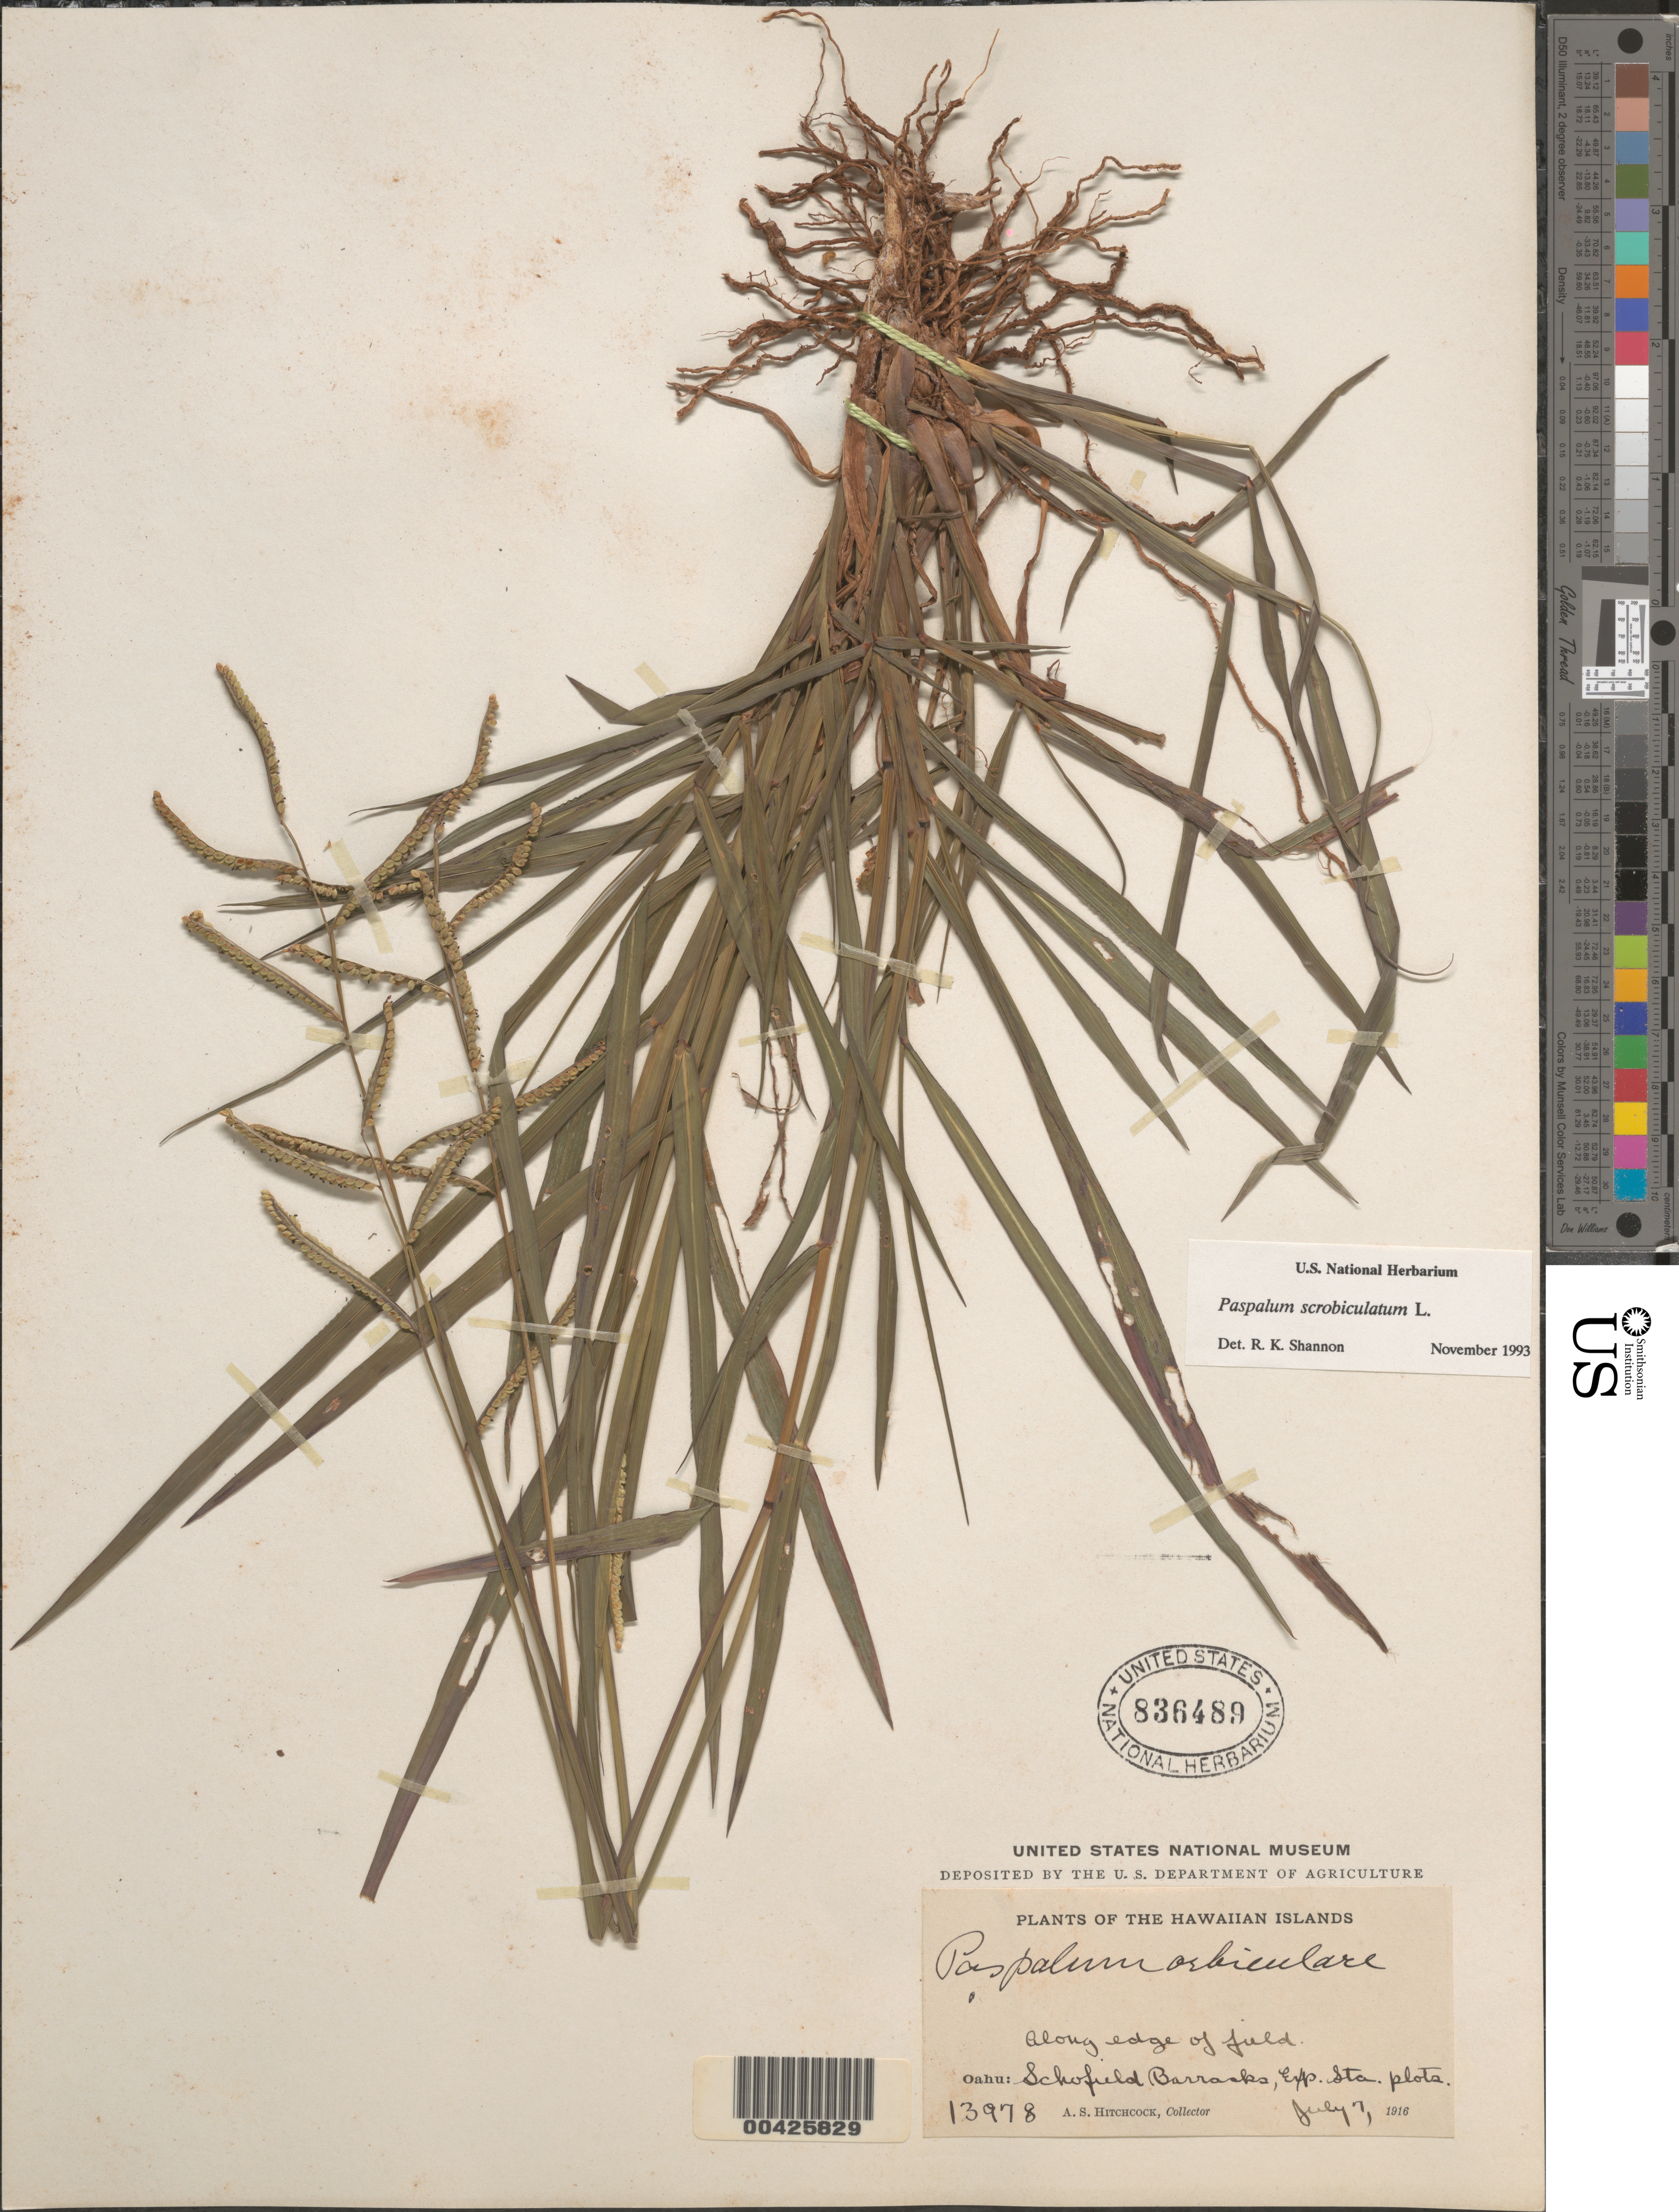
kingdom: Plantae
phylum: Tracheophyta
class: Liliopsida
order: Poales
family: Poaceae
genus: Paspalum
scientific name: Paspalum scrobiculatum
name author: L.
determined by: Shannon, R. K., (UNITED STATES)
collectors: A. S. Hitchcock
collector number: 13978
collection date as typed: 7 Jul 1916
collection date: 1916-07-07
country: United States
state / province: Hawaii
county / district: Honolulu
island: Oahu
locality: Schofield Barracks, Exp. Sta. plots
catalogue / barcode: US 836489